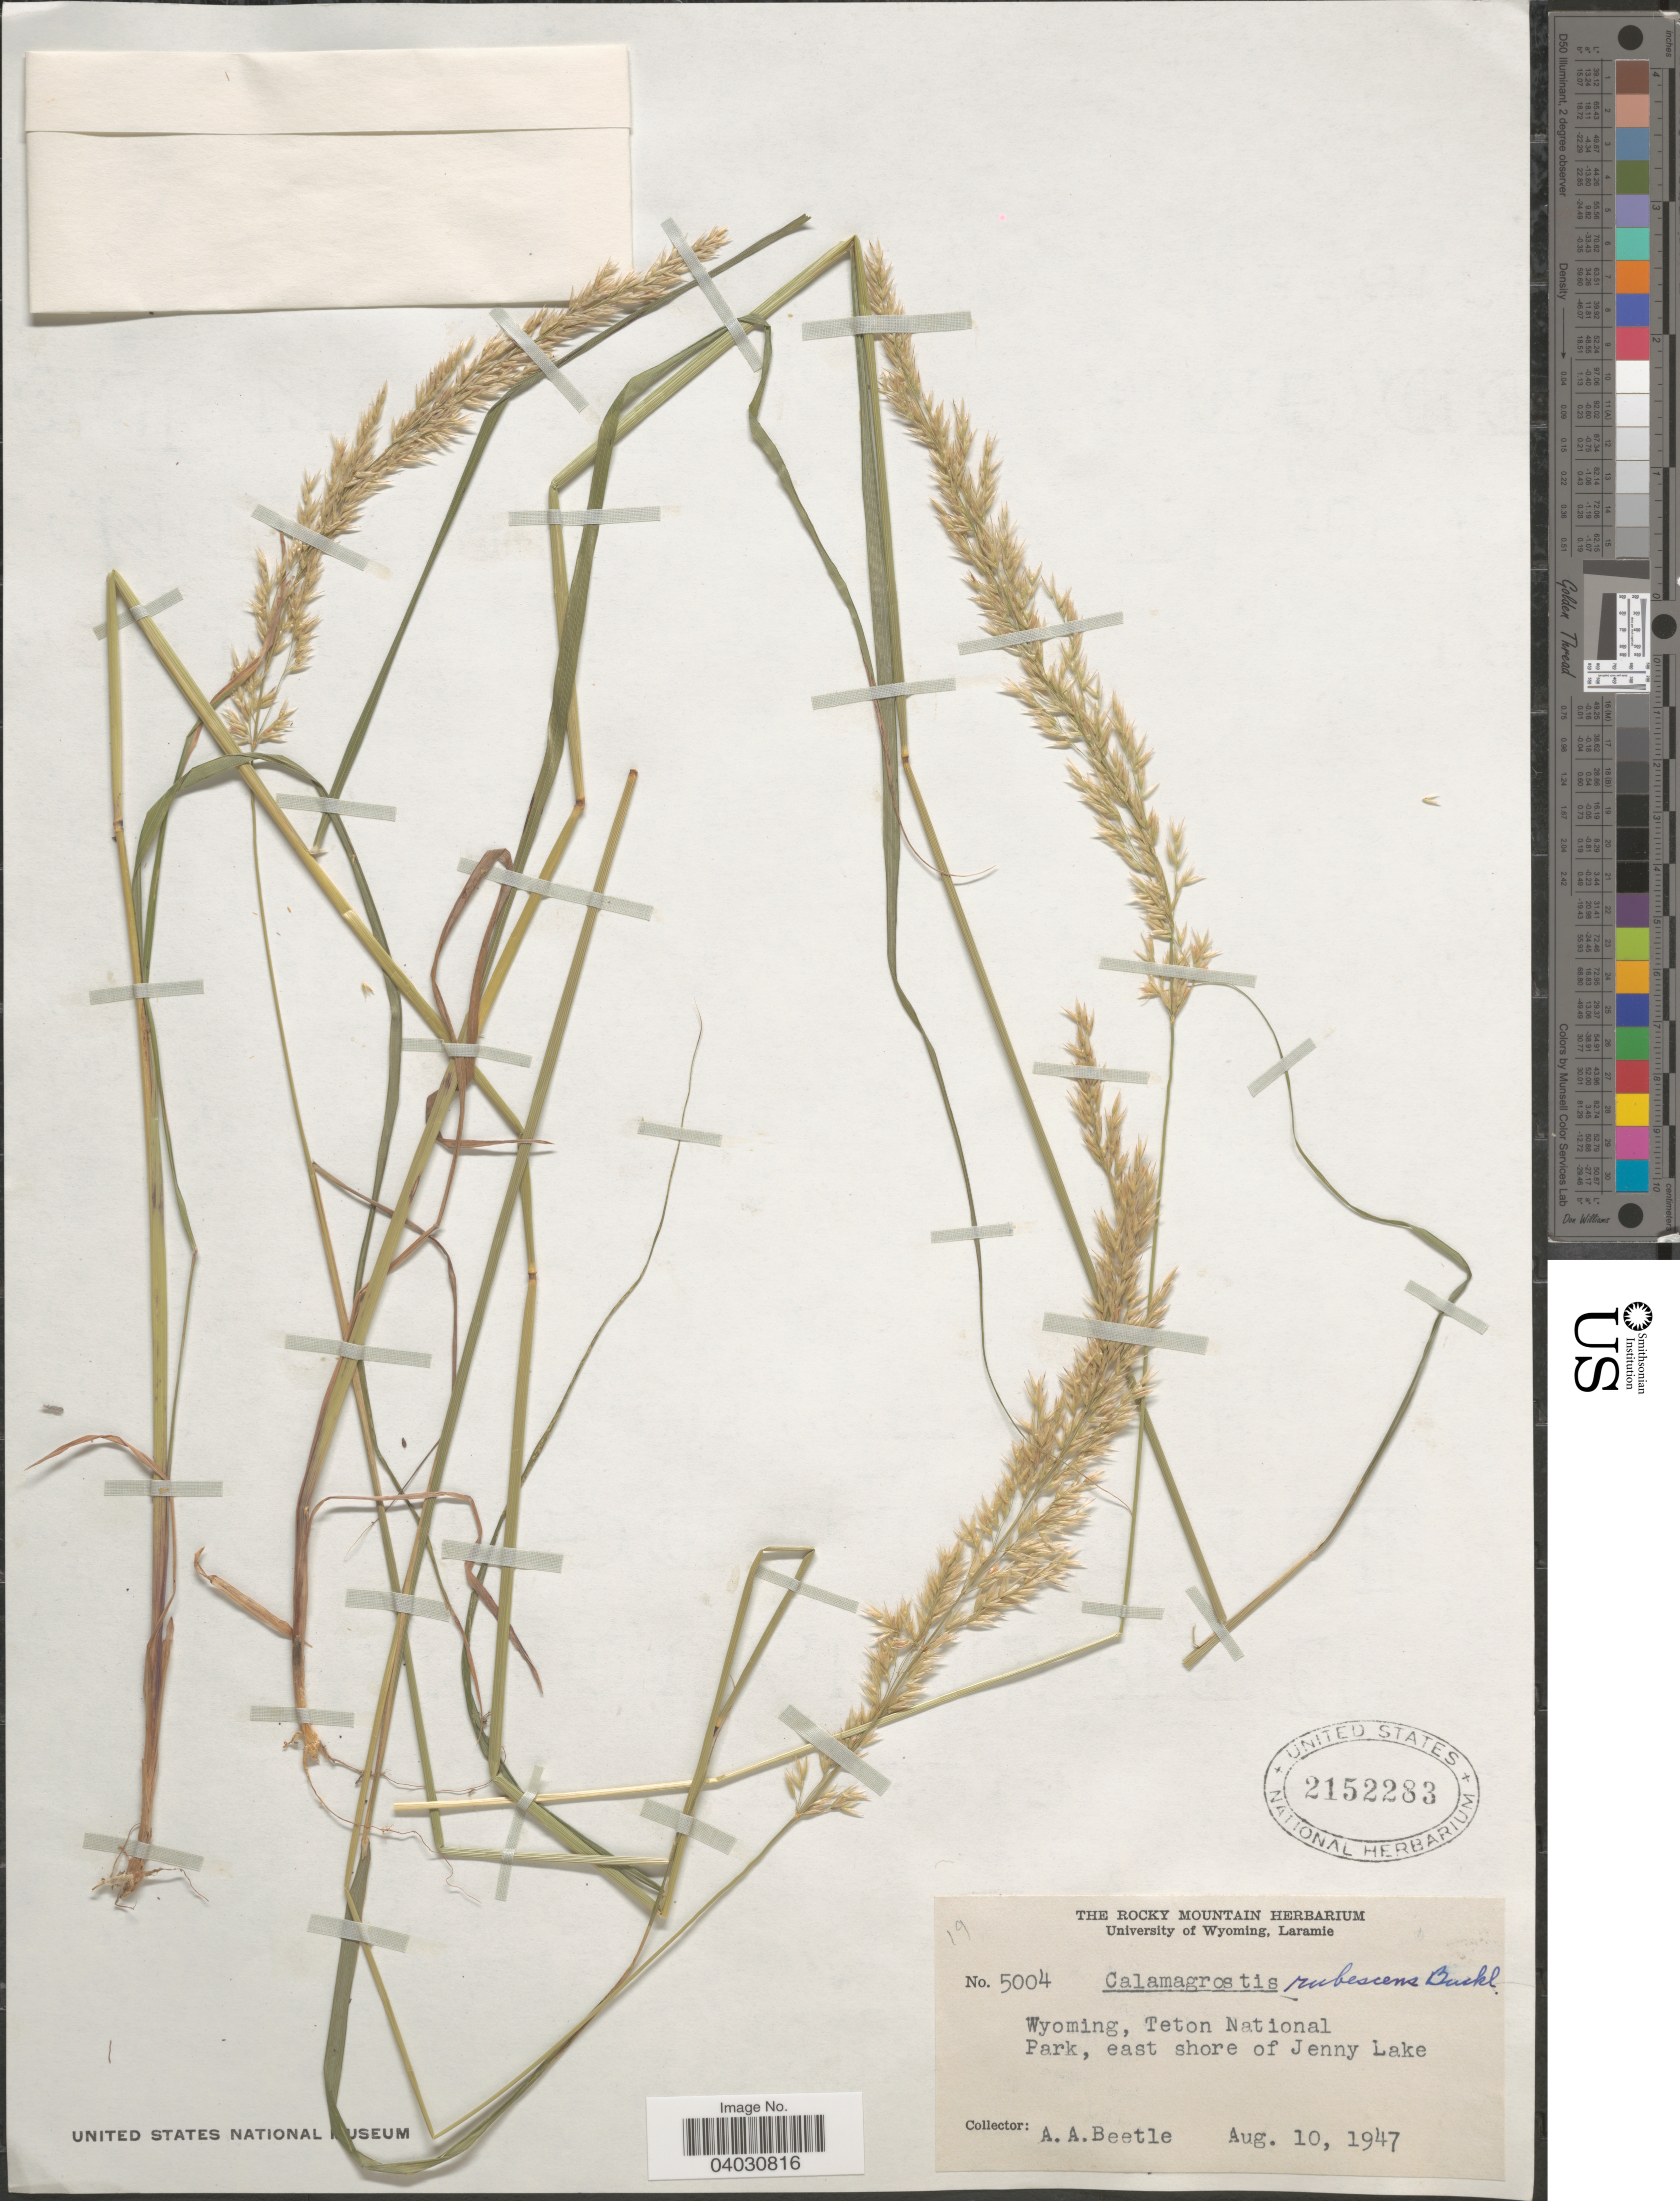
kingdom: Plantae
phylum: Tracheophyta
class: Liliopsida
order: Poales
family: Poaceae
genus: Calamagrostis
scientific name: Calamagrostis rubescens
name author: Buckley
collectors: A. A. Beetle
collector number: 5004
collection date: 1947-08-10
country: United States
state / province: Wyoming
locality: Teton National Park, east shore of Jenny Lake.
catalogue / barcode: US 2152283